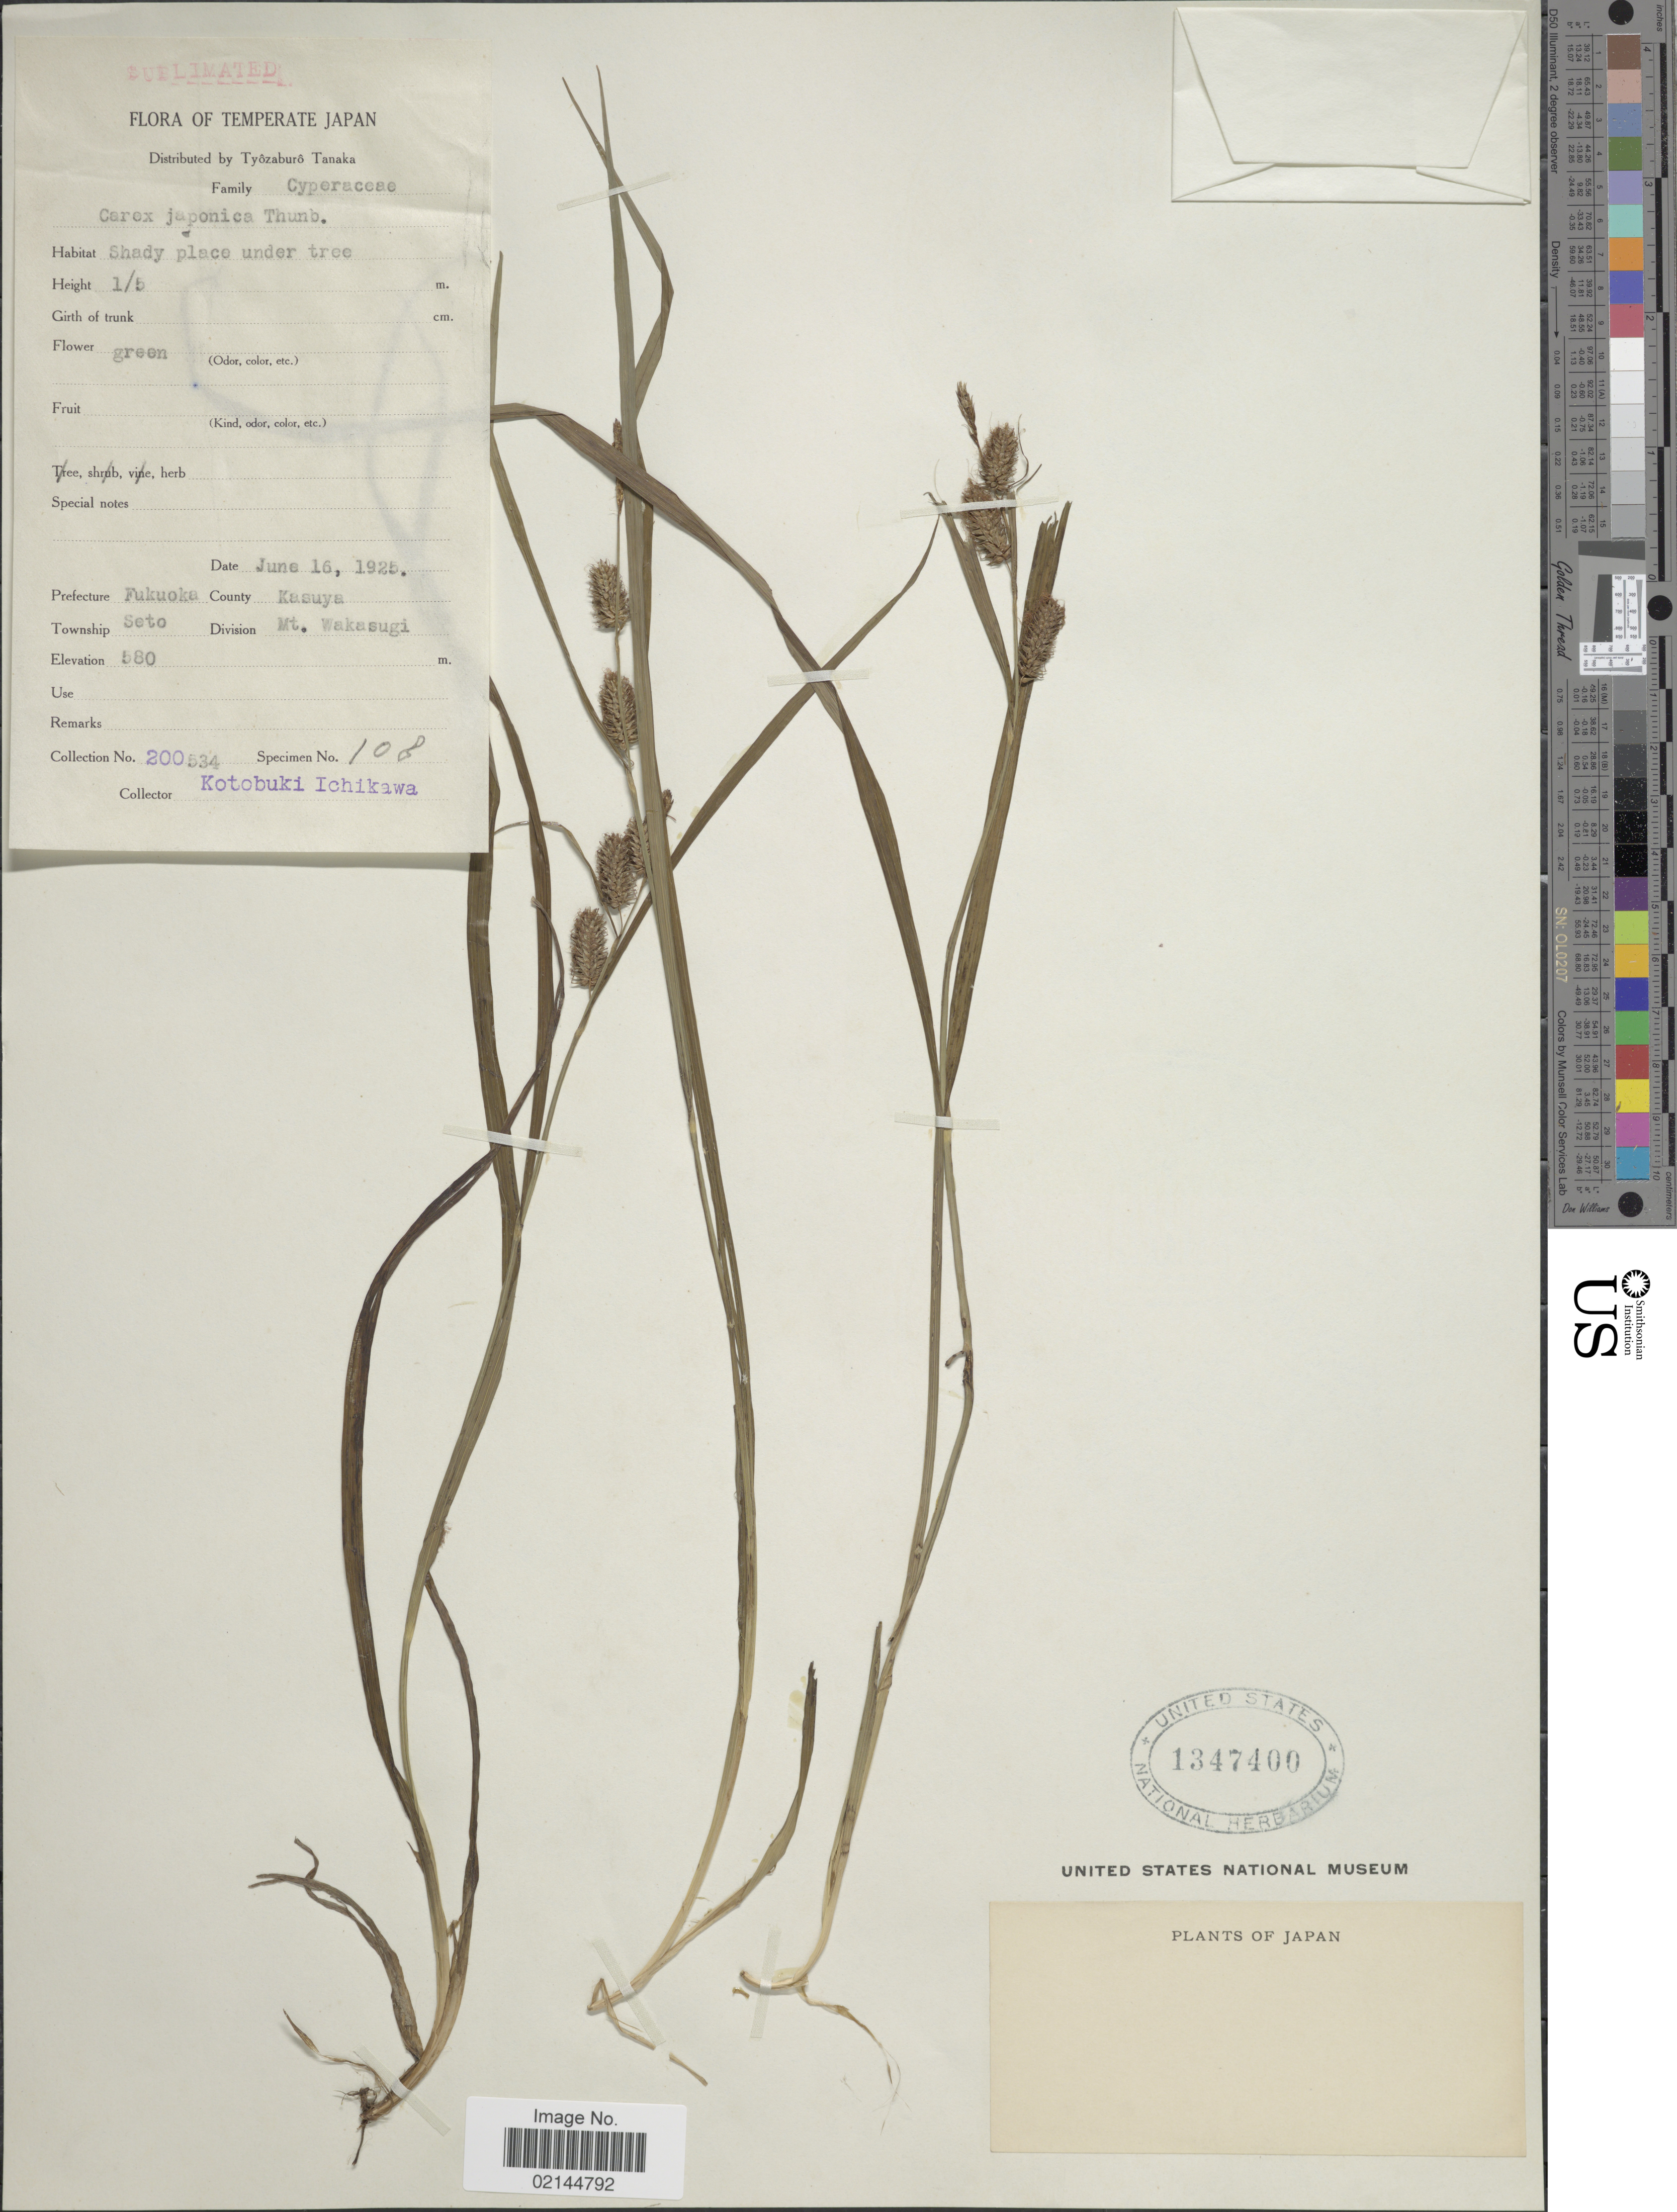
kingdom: Plantae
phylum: Tracheophyta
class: Liliopsida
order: Poales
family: Cyperaceae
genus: Carex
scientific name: Carex japonica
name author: Thunb.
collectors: K. Ichikawa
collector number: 200534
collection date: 1925-06-16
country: Japan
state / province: Hukuoka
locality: Temperate Japan. Prefecture Fukuoka. County Kasuya. Seto. Mt. Wakasugi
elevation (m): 580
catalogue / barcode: US 1347400